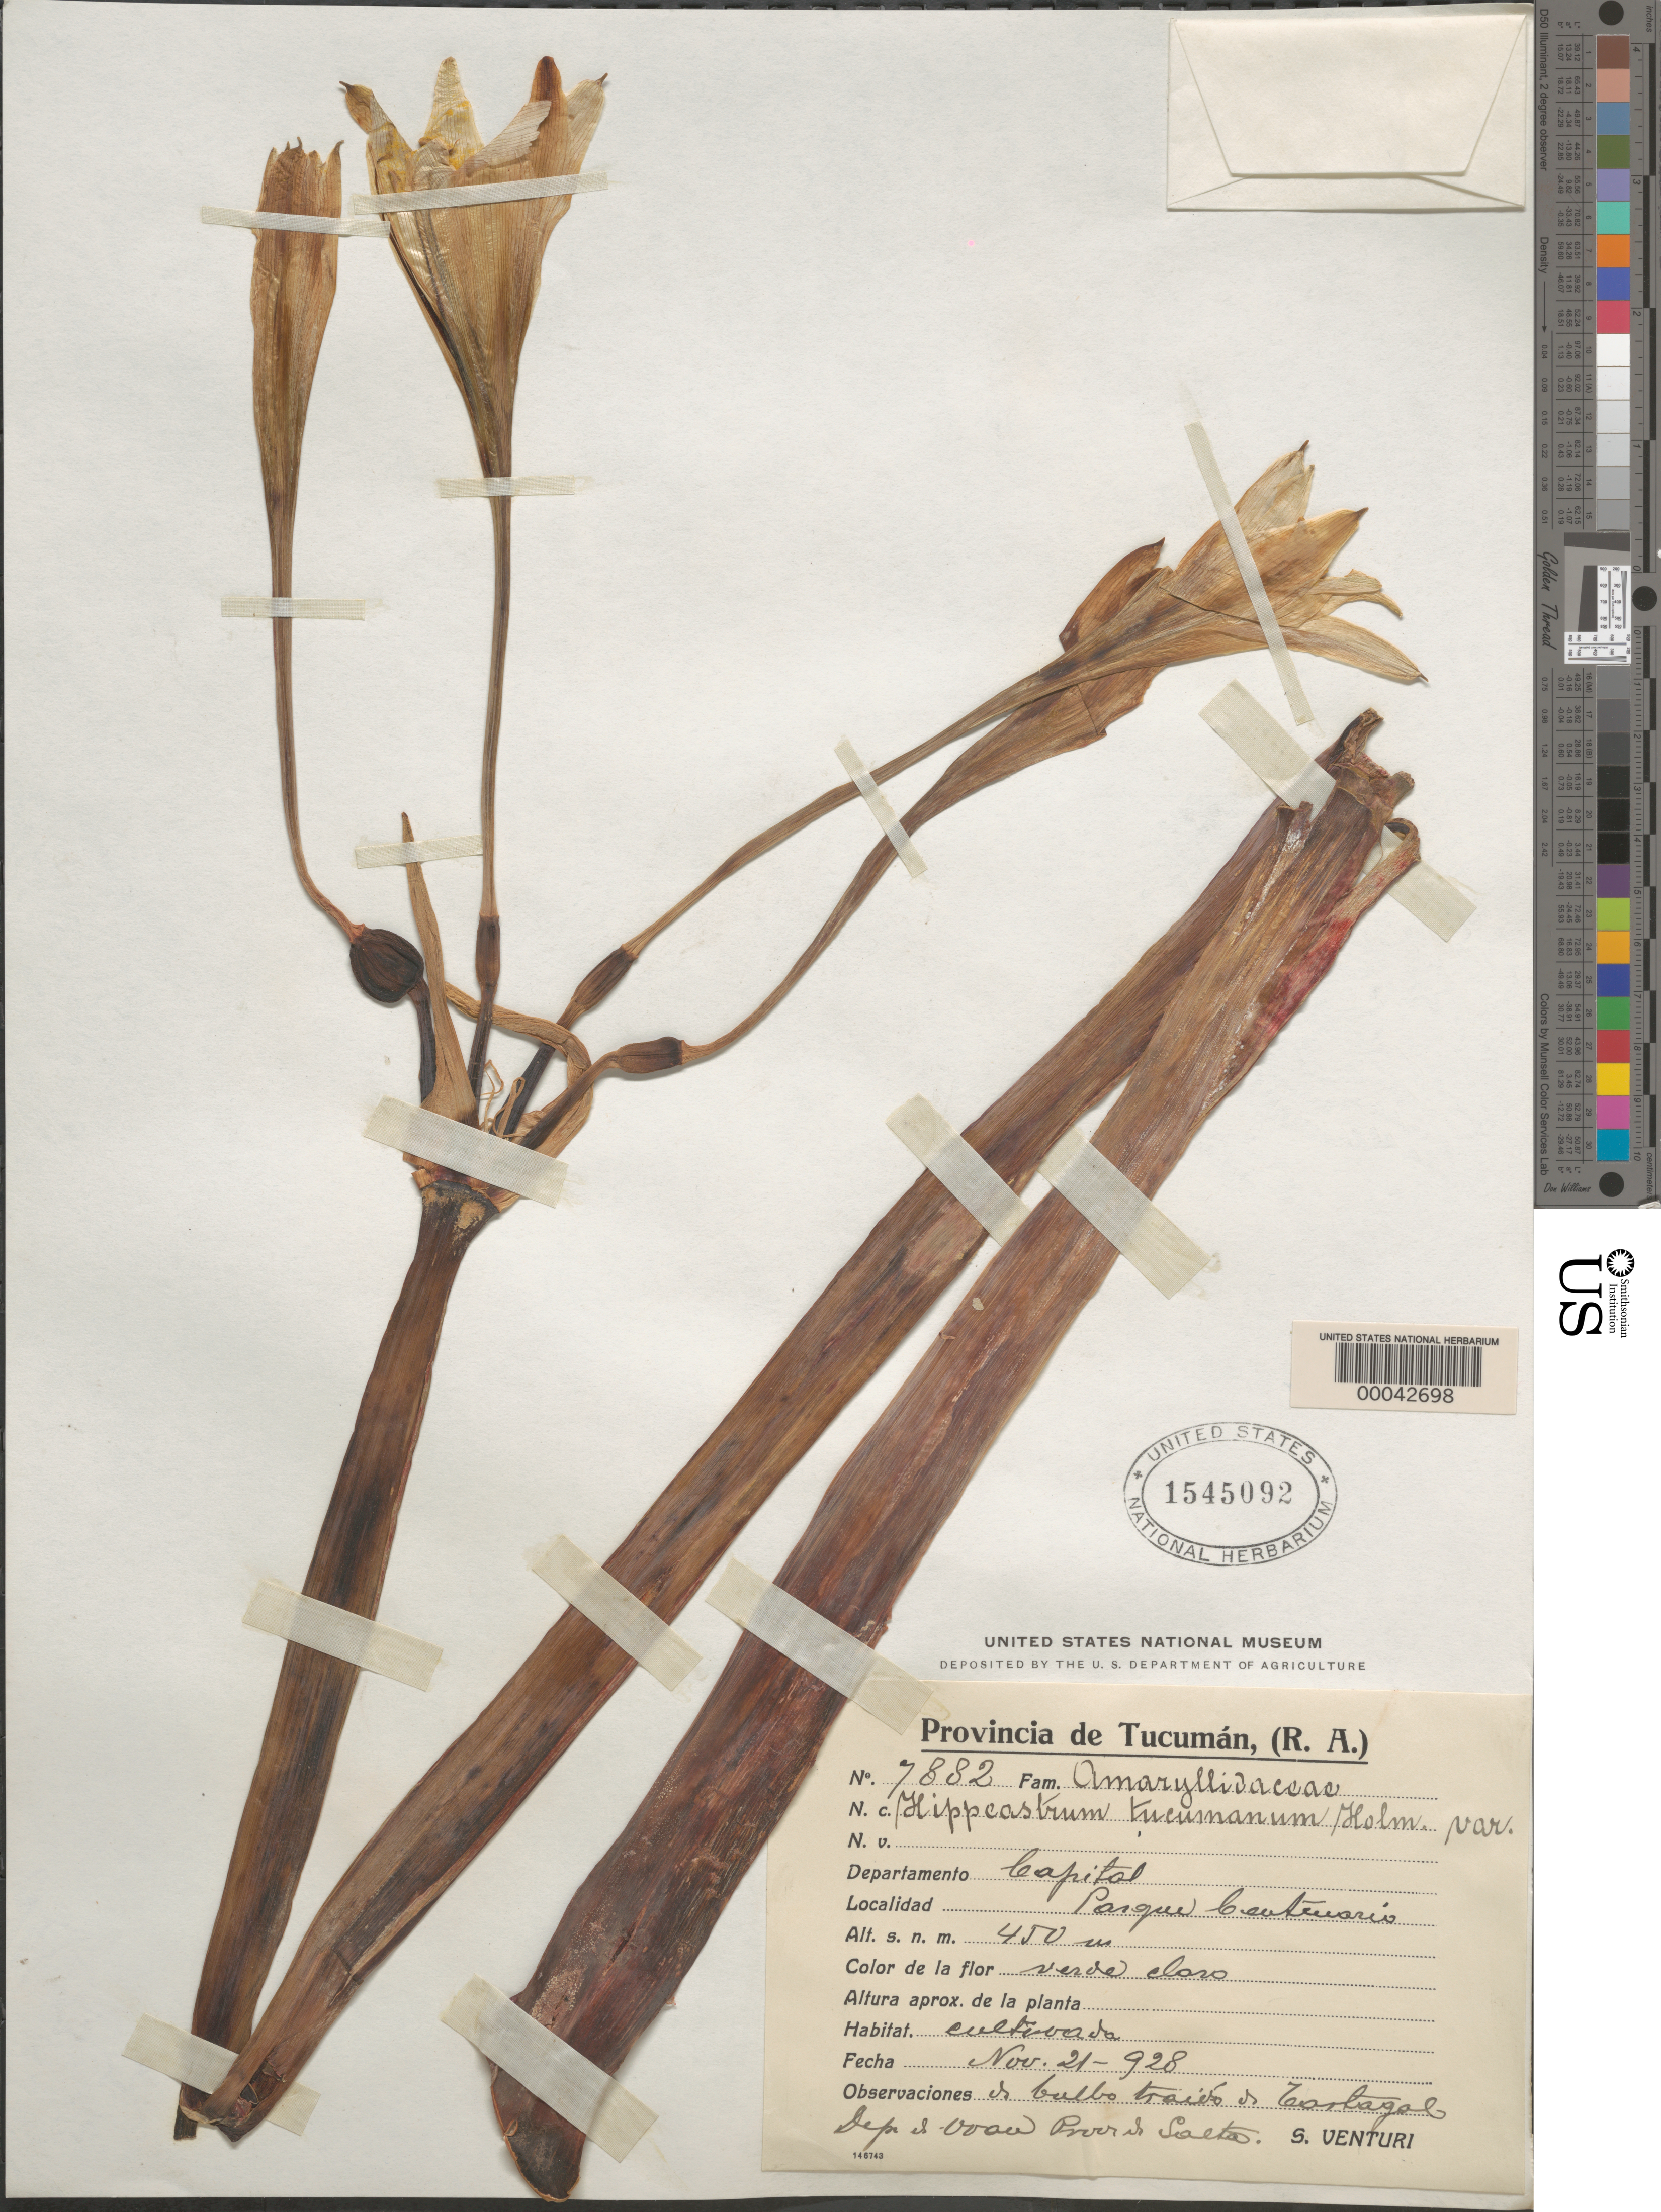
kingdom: Plantae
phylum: Tracheophyta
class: Liliopsida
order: Asparagales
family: Amaryllidaceae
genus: Hippeastrum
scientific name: Hippeastrum tucumanum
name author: E. Holmb.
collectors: S. Venturi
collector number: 7882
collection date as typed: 21 Nov 1928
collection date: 1928-11-21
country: Argentina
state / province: Tucumán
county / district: Capital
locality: Parque Centenario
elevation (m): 450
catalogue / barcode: US 1545092